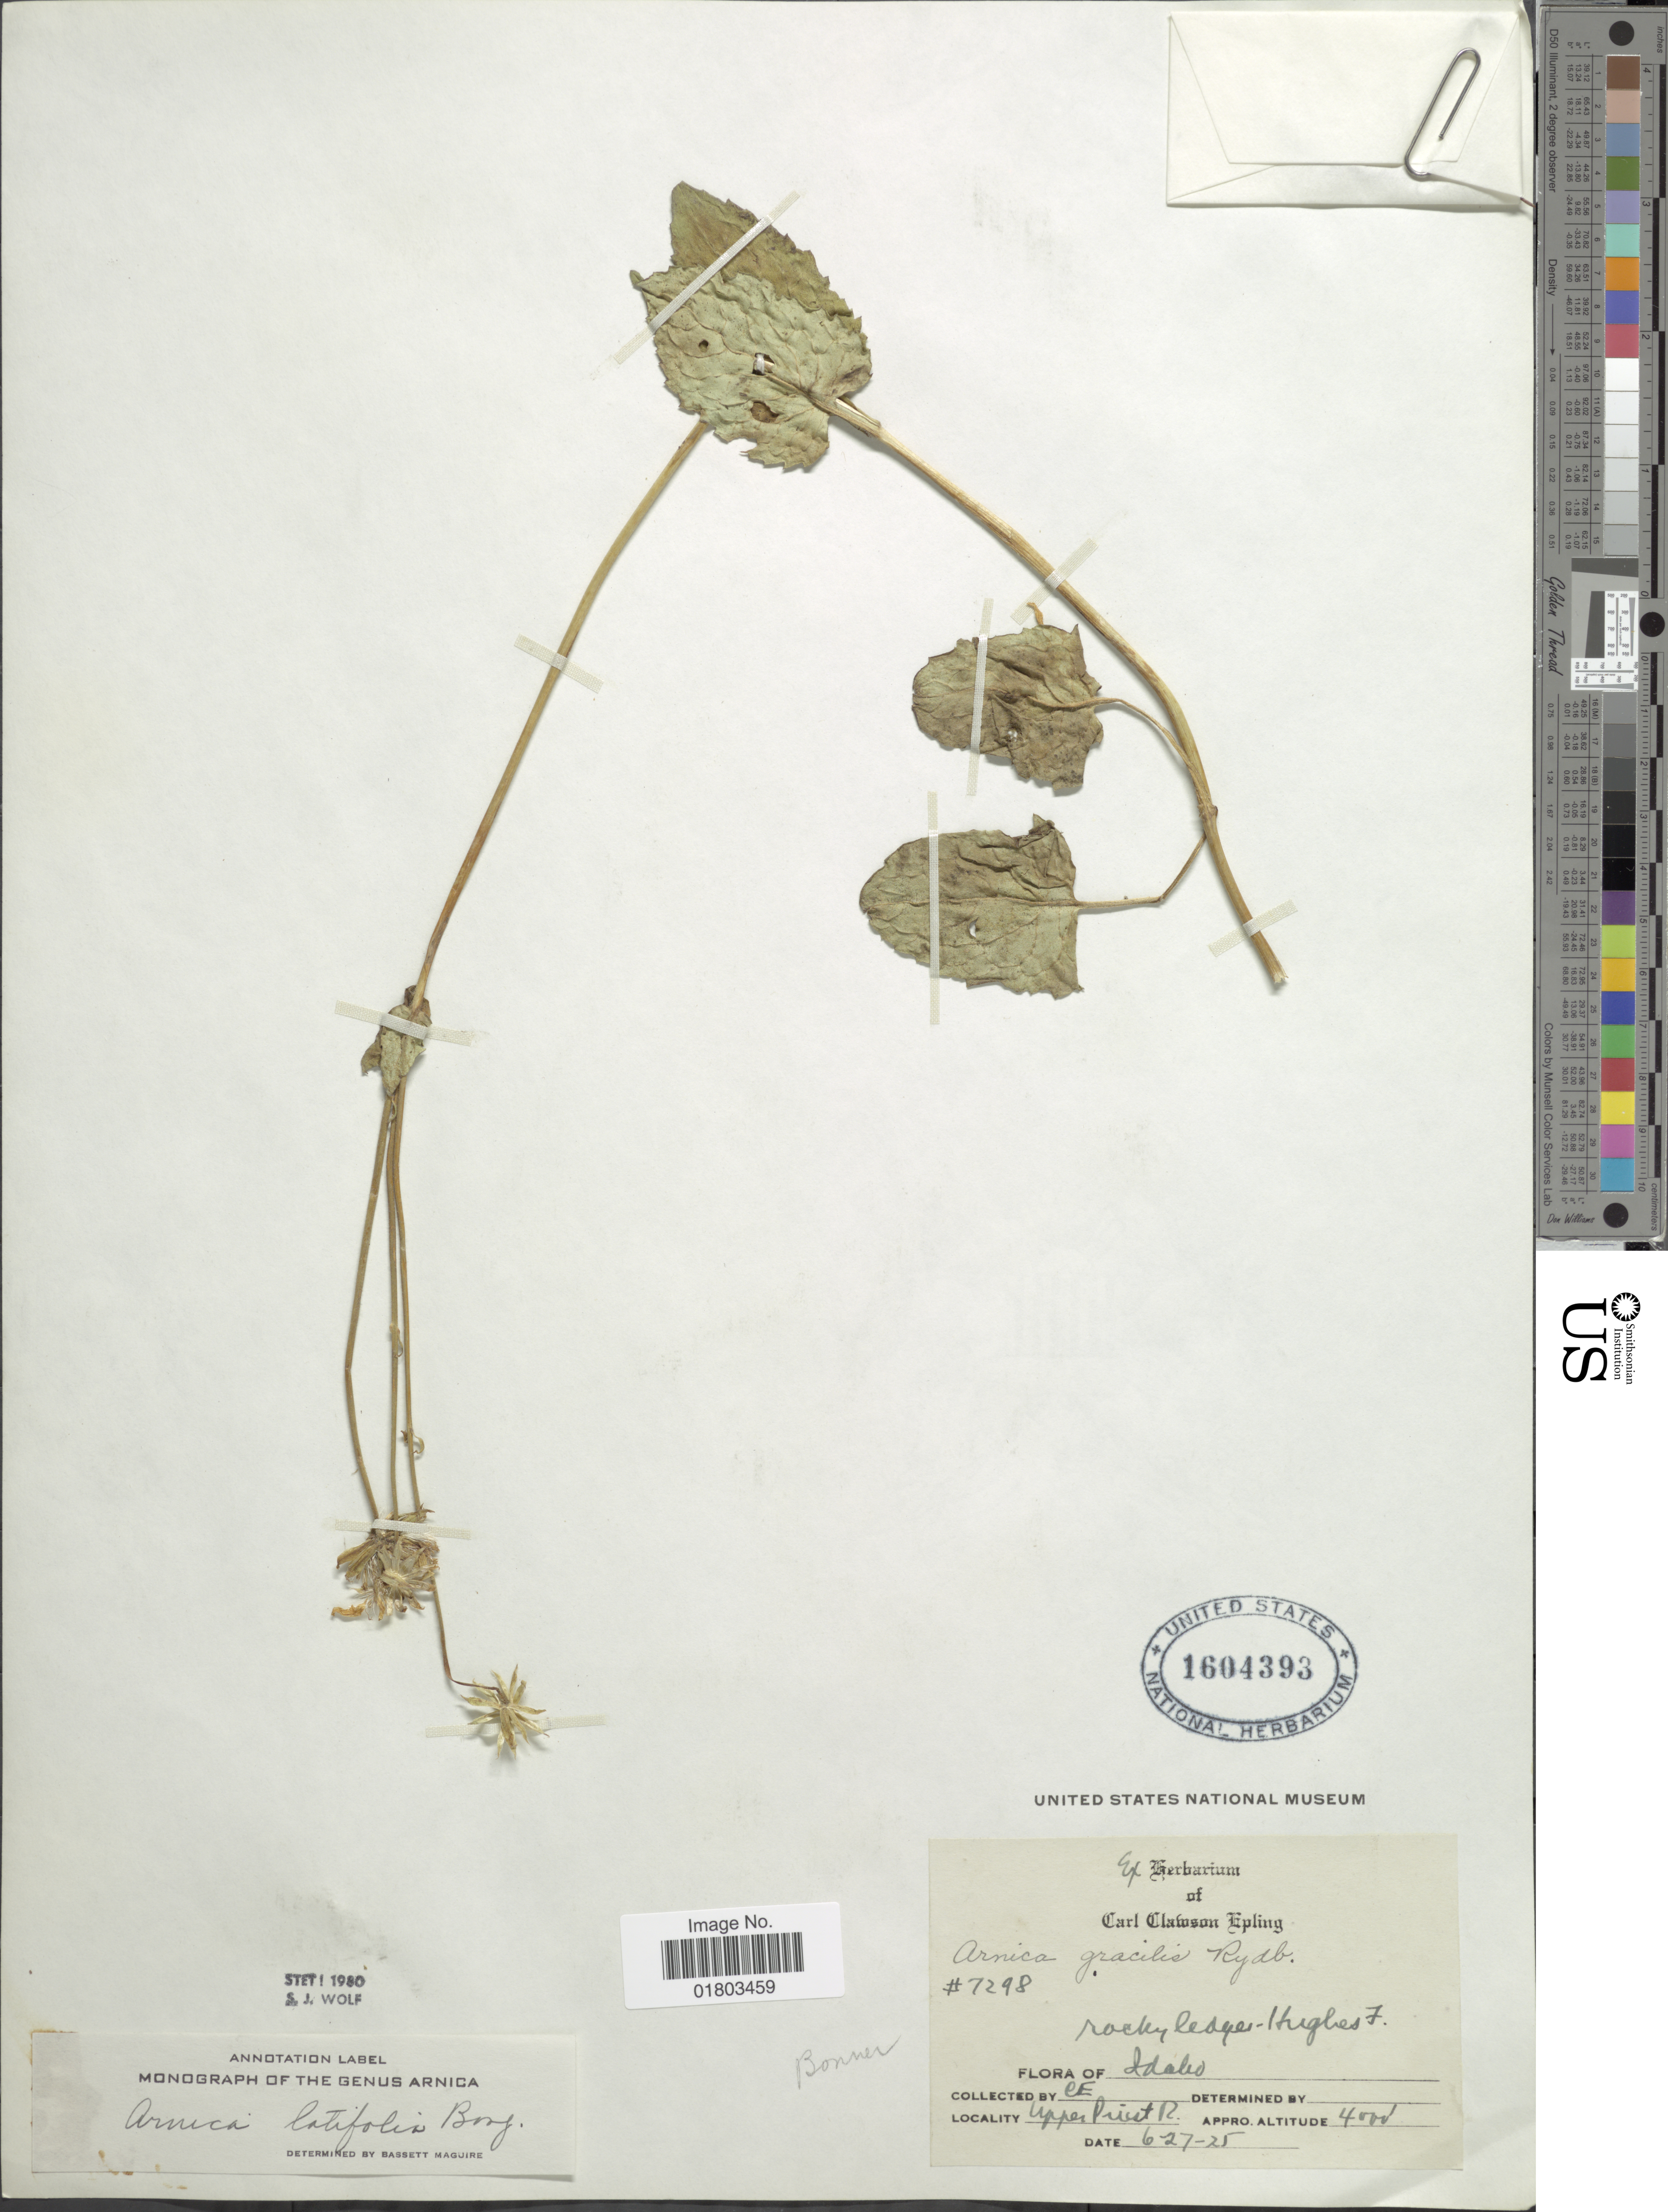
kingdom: Plantae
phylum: Tracheophyta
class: Magnoliopsida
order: Asterales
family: Asteraceae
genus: Arnica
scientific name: Arnica latifolia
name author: Bong.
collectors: C. C. Epling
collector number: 7298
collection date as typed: Transcribed d/m/y: 27/6/25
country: United States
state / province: Idaho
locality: Rocky ledges-Highest, Upper Priets R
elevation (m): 1219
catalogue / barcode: US 1604393